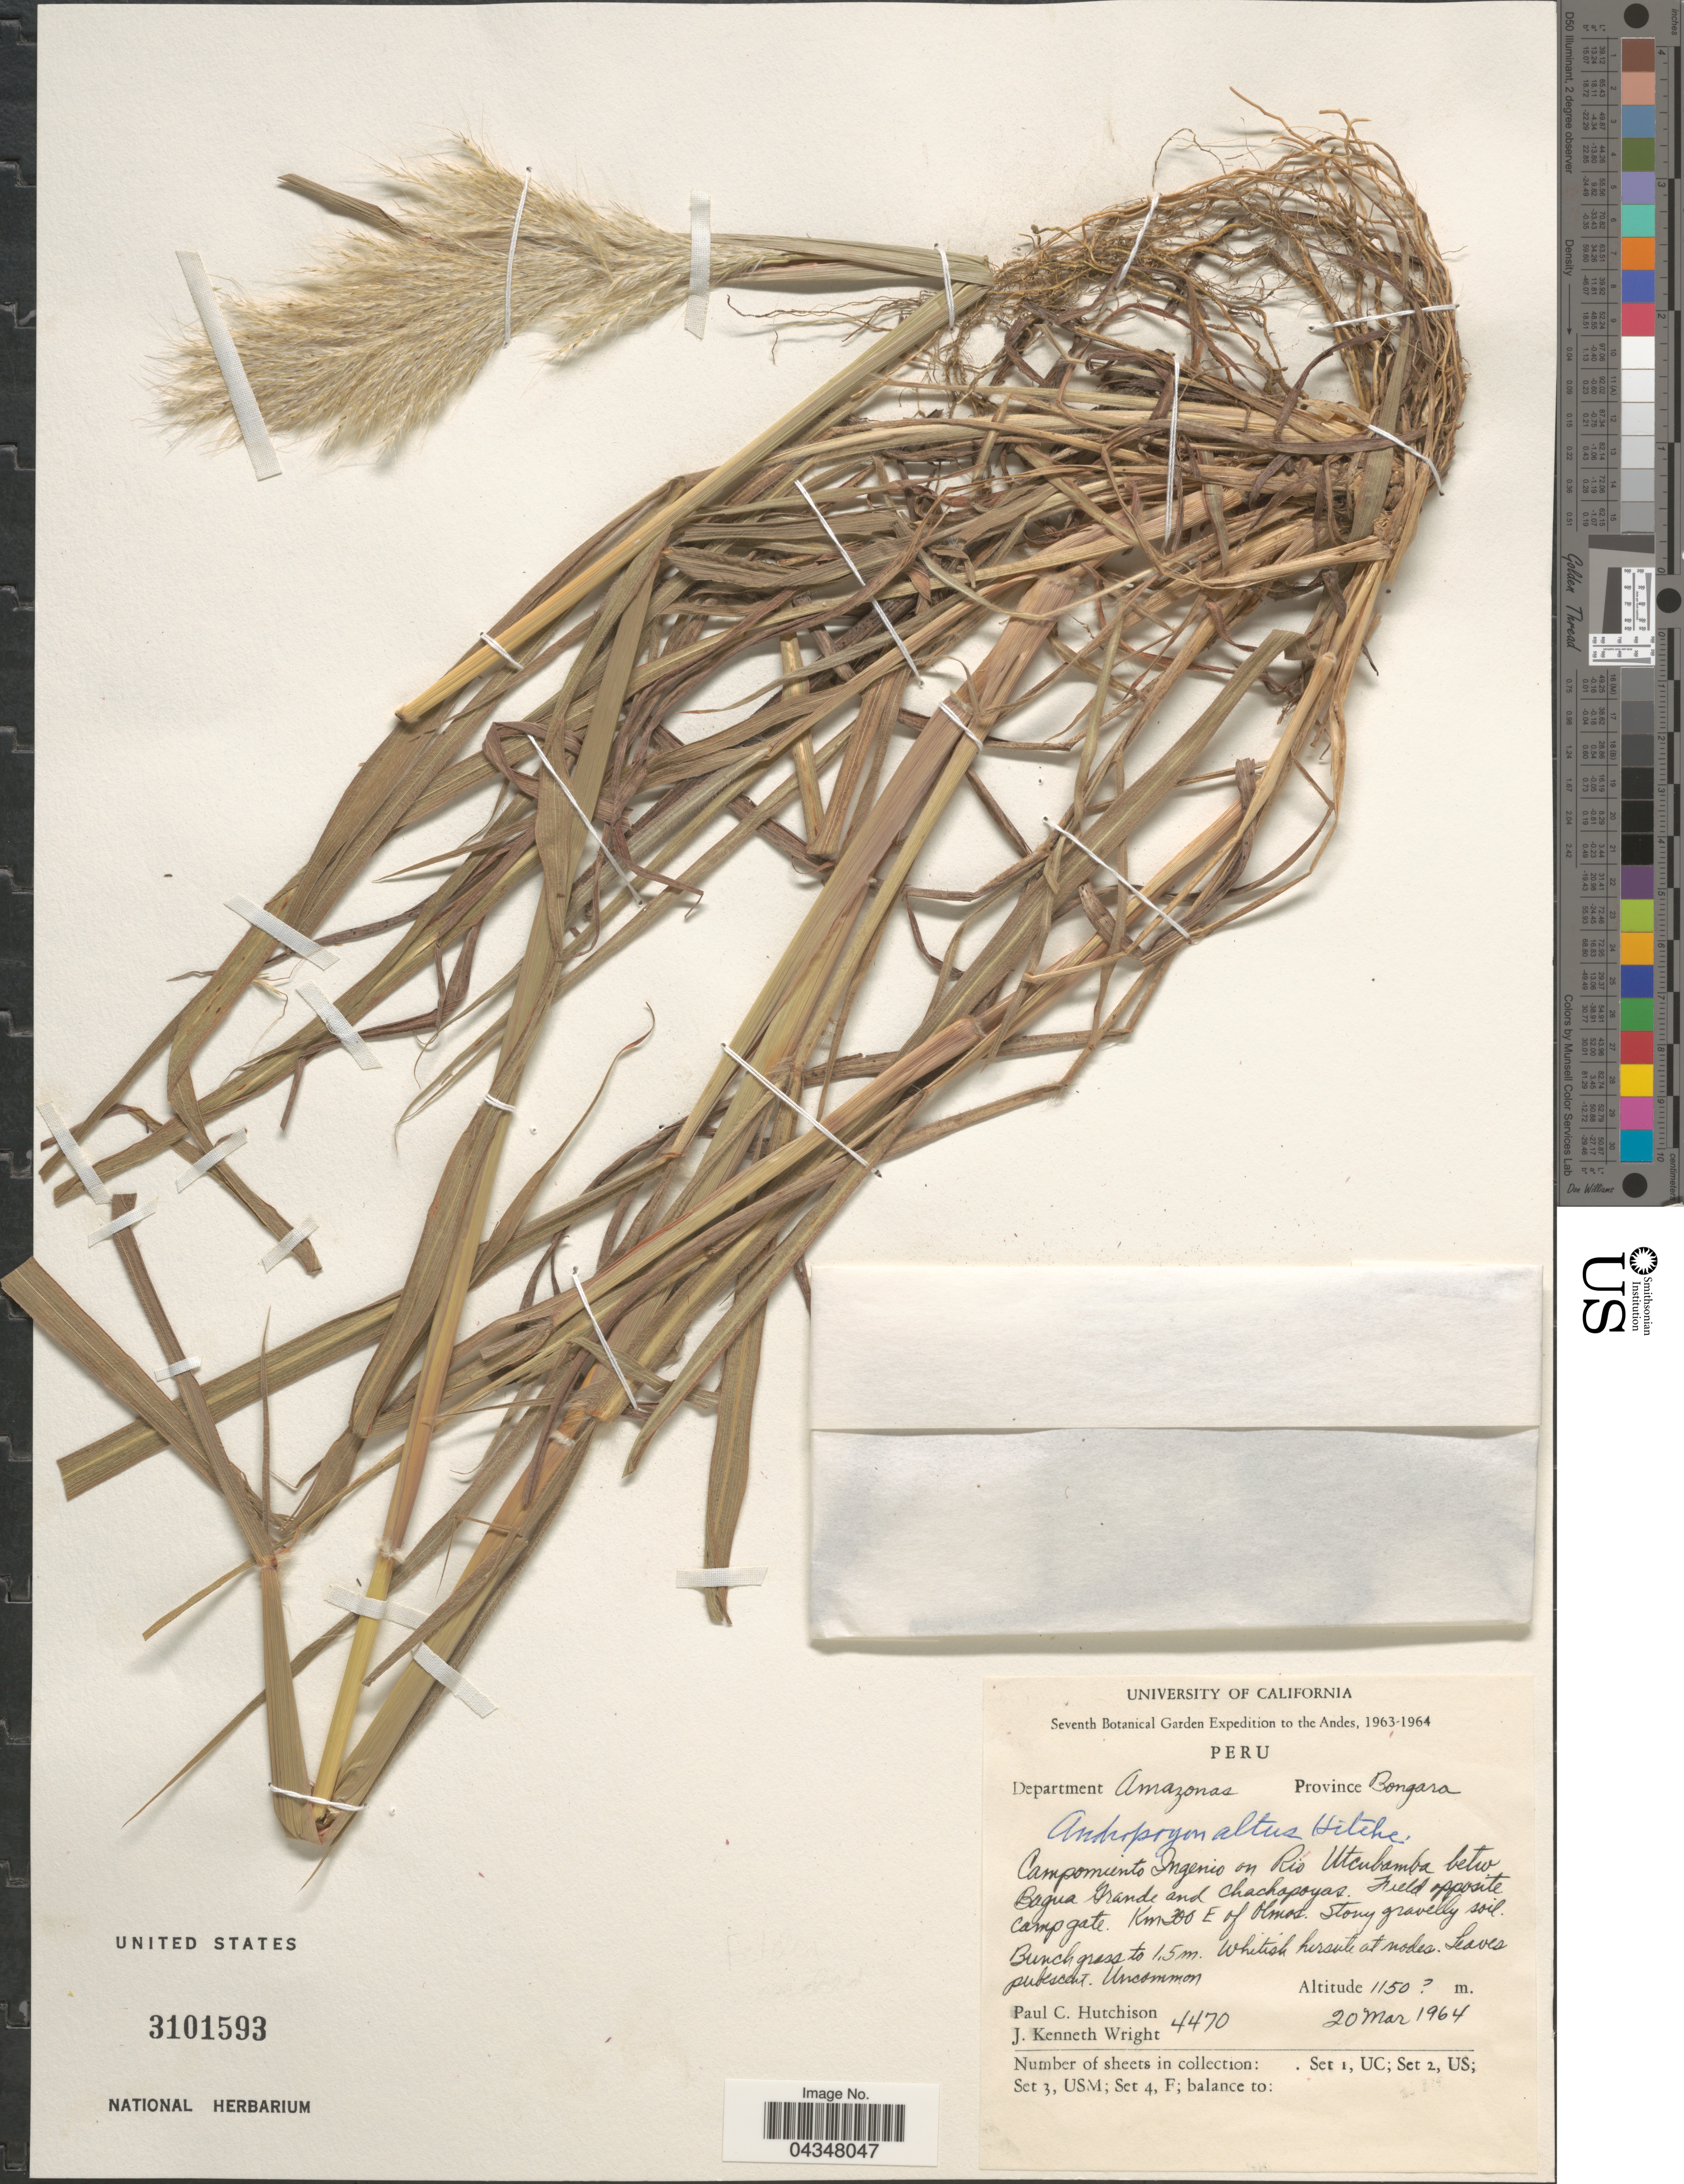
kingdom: Plantae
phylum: Tracheophyta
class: Liliopsida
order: Poales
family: Poaceae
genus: Bothriochloa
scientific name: Bothriochloa alta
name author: (Hitchc.) Henr.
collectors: P. C. Hutchison & J. K. Wright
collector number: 4470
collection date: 1964-03-20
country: Peru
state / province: Amazonas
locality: Seventh Botanical Garden Expedition to the Andes, 1963-1964. Department Amazonas. Province Bongara. Campomiento Ingenio on Rio Utcubamba below Bagua Grande and Chachapoyas. Field opposite camp gate. Km 300 E of Olmos.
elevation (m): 1150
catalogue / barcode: US 3101593